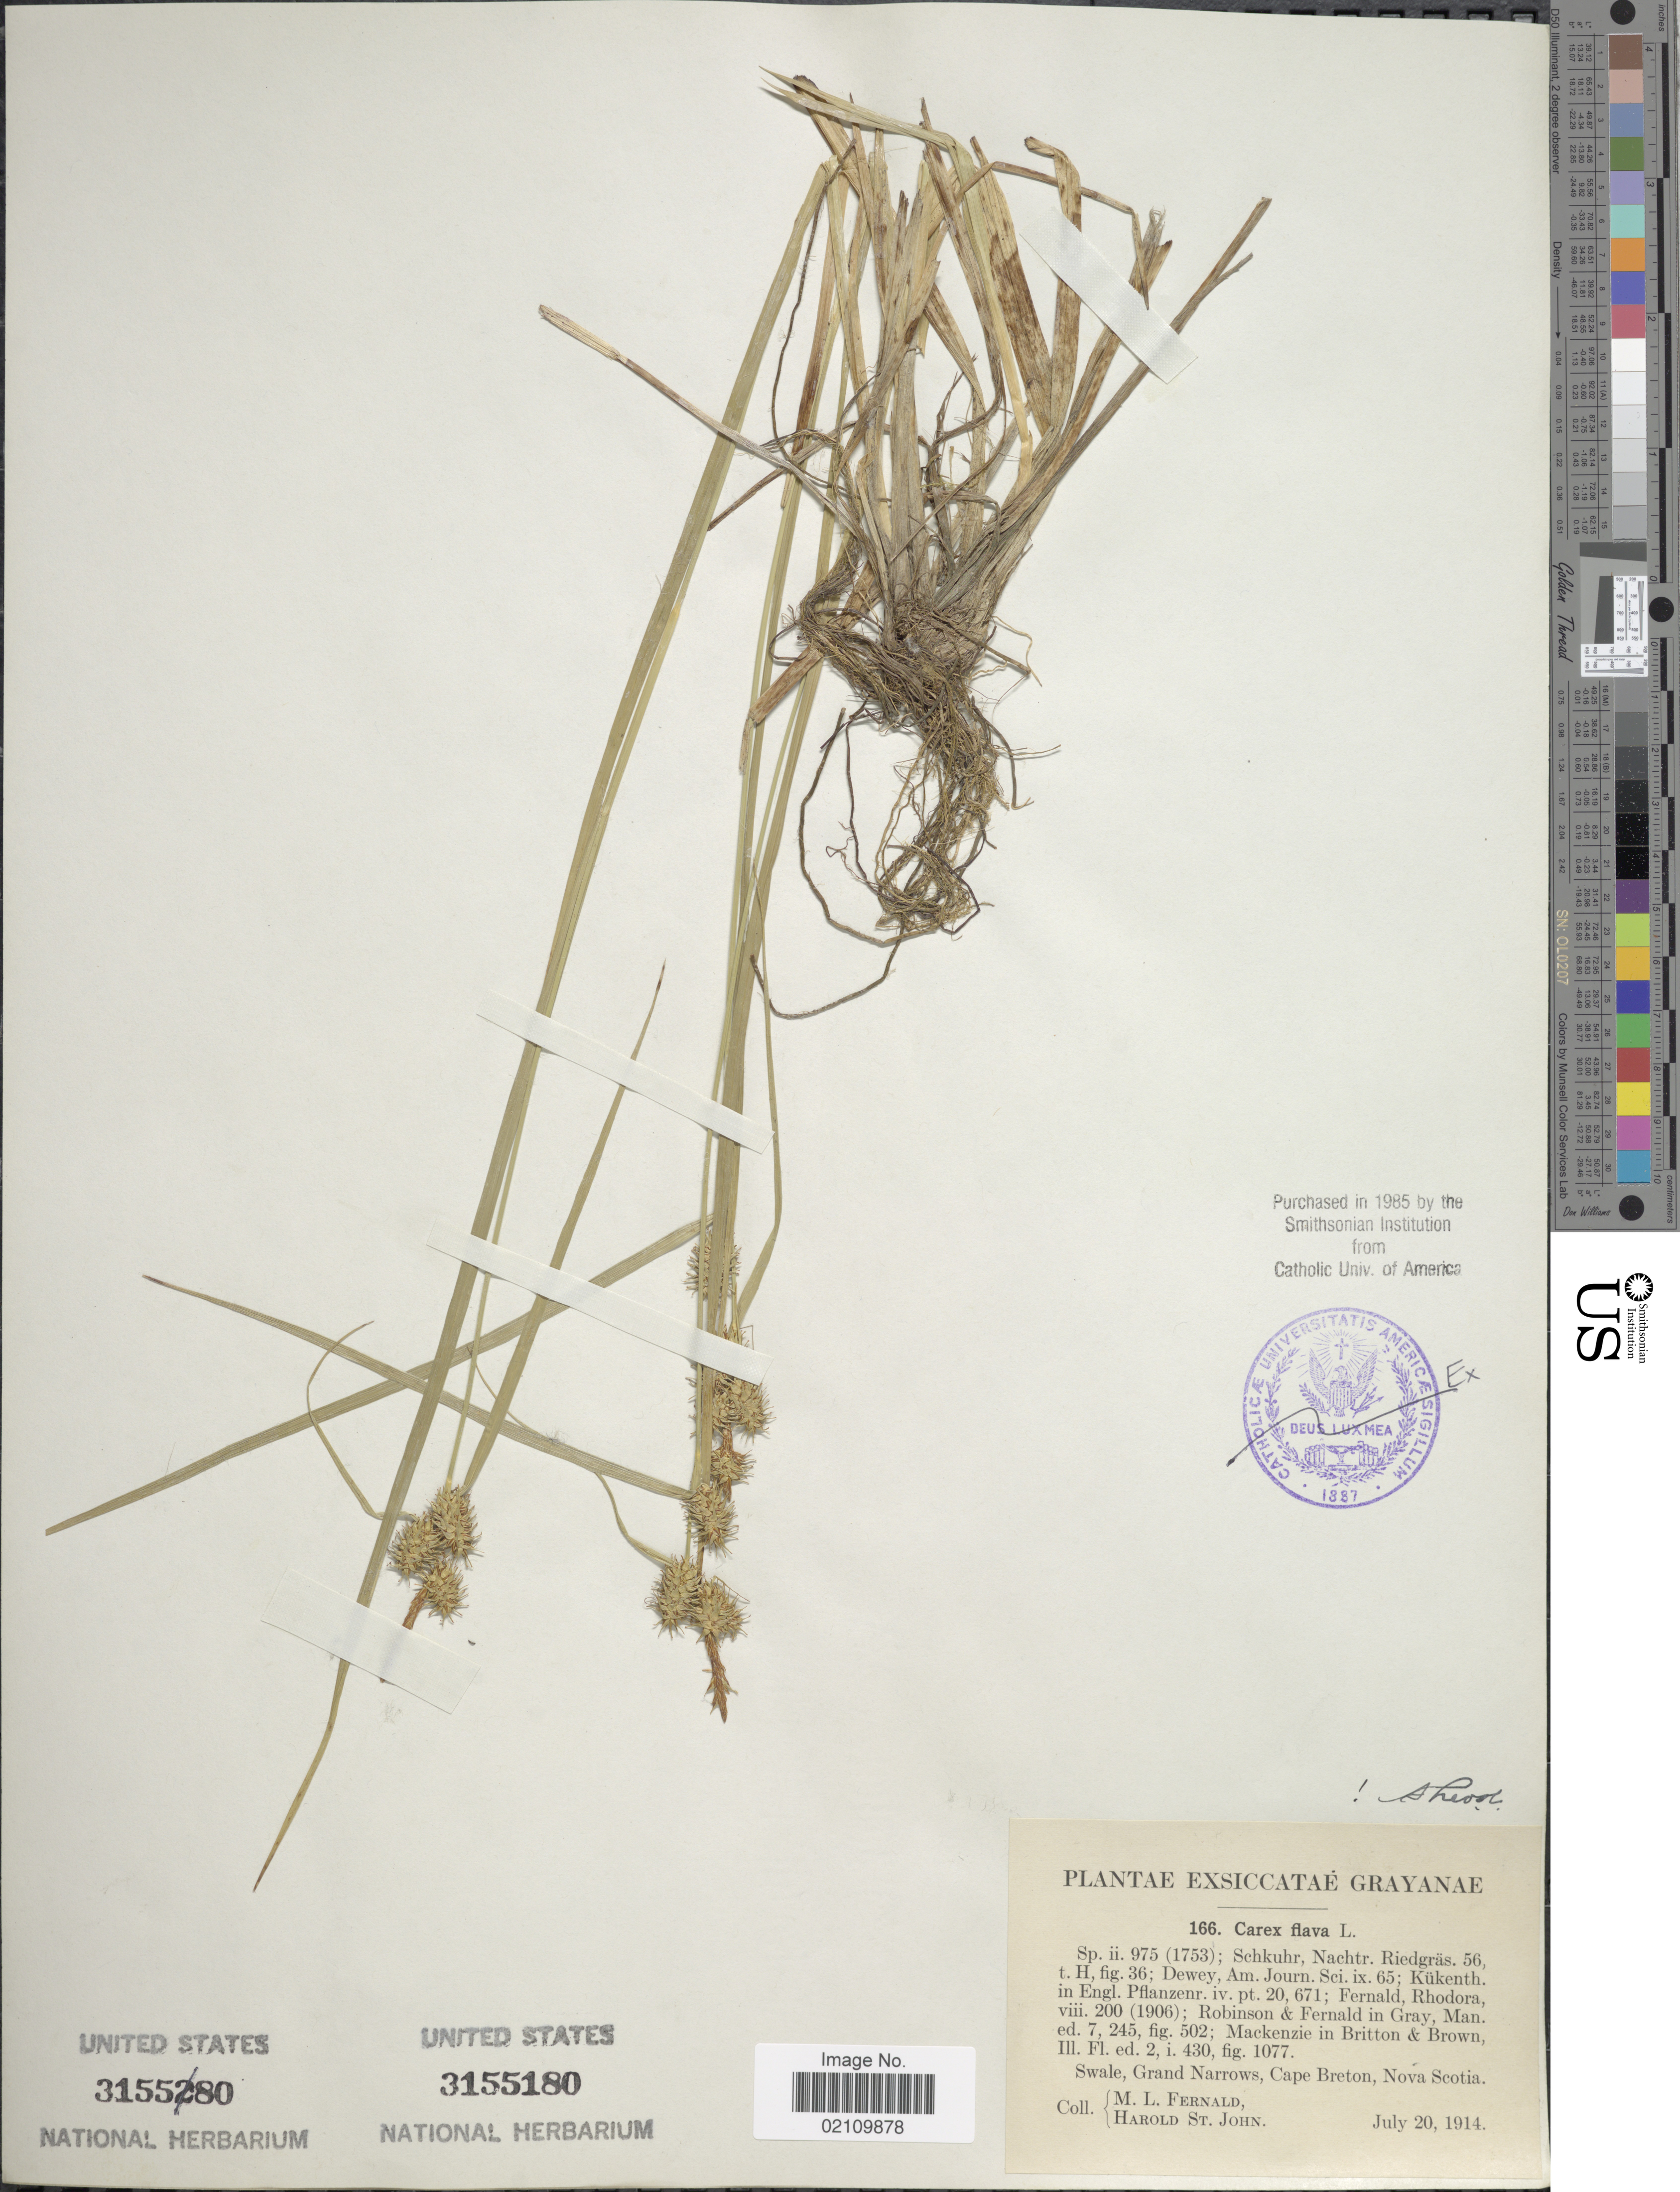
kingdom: Plantae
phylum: Tracheophyta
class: Liliopsida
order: Poales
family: Cyperaceae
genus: Carex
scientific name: Carex flava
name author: L.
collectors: M. L. Fernald & H. St. John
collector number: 166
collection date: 1914-07-20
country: Canada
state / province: Nova Scotia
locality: Grayanae. Swale, Grand Narrows, Cape Breton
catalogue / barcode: US 3155180